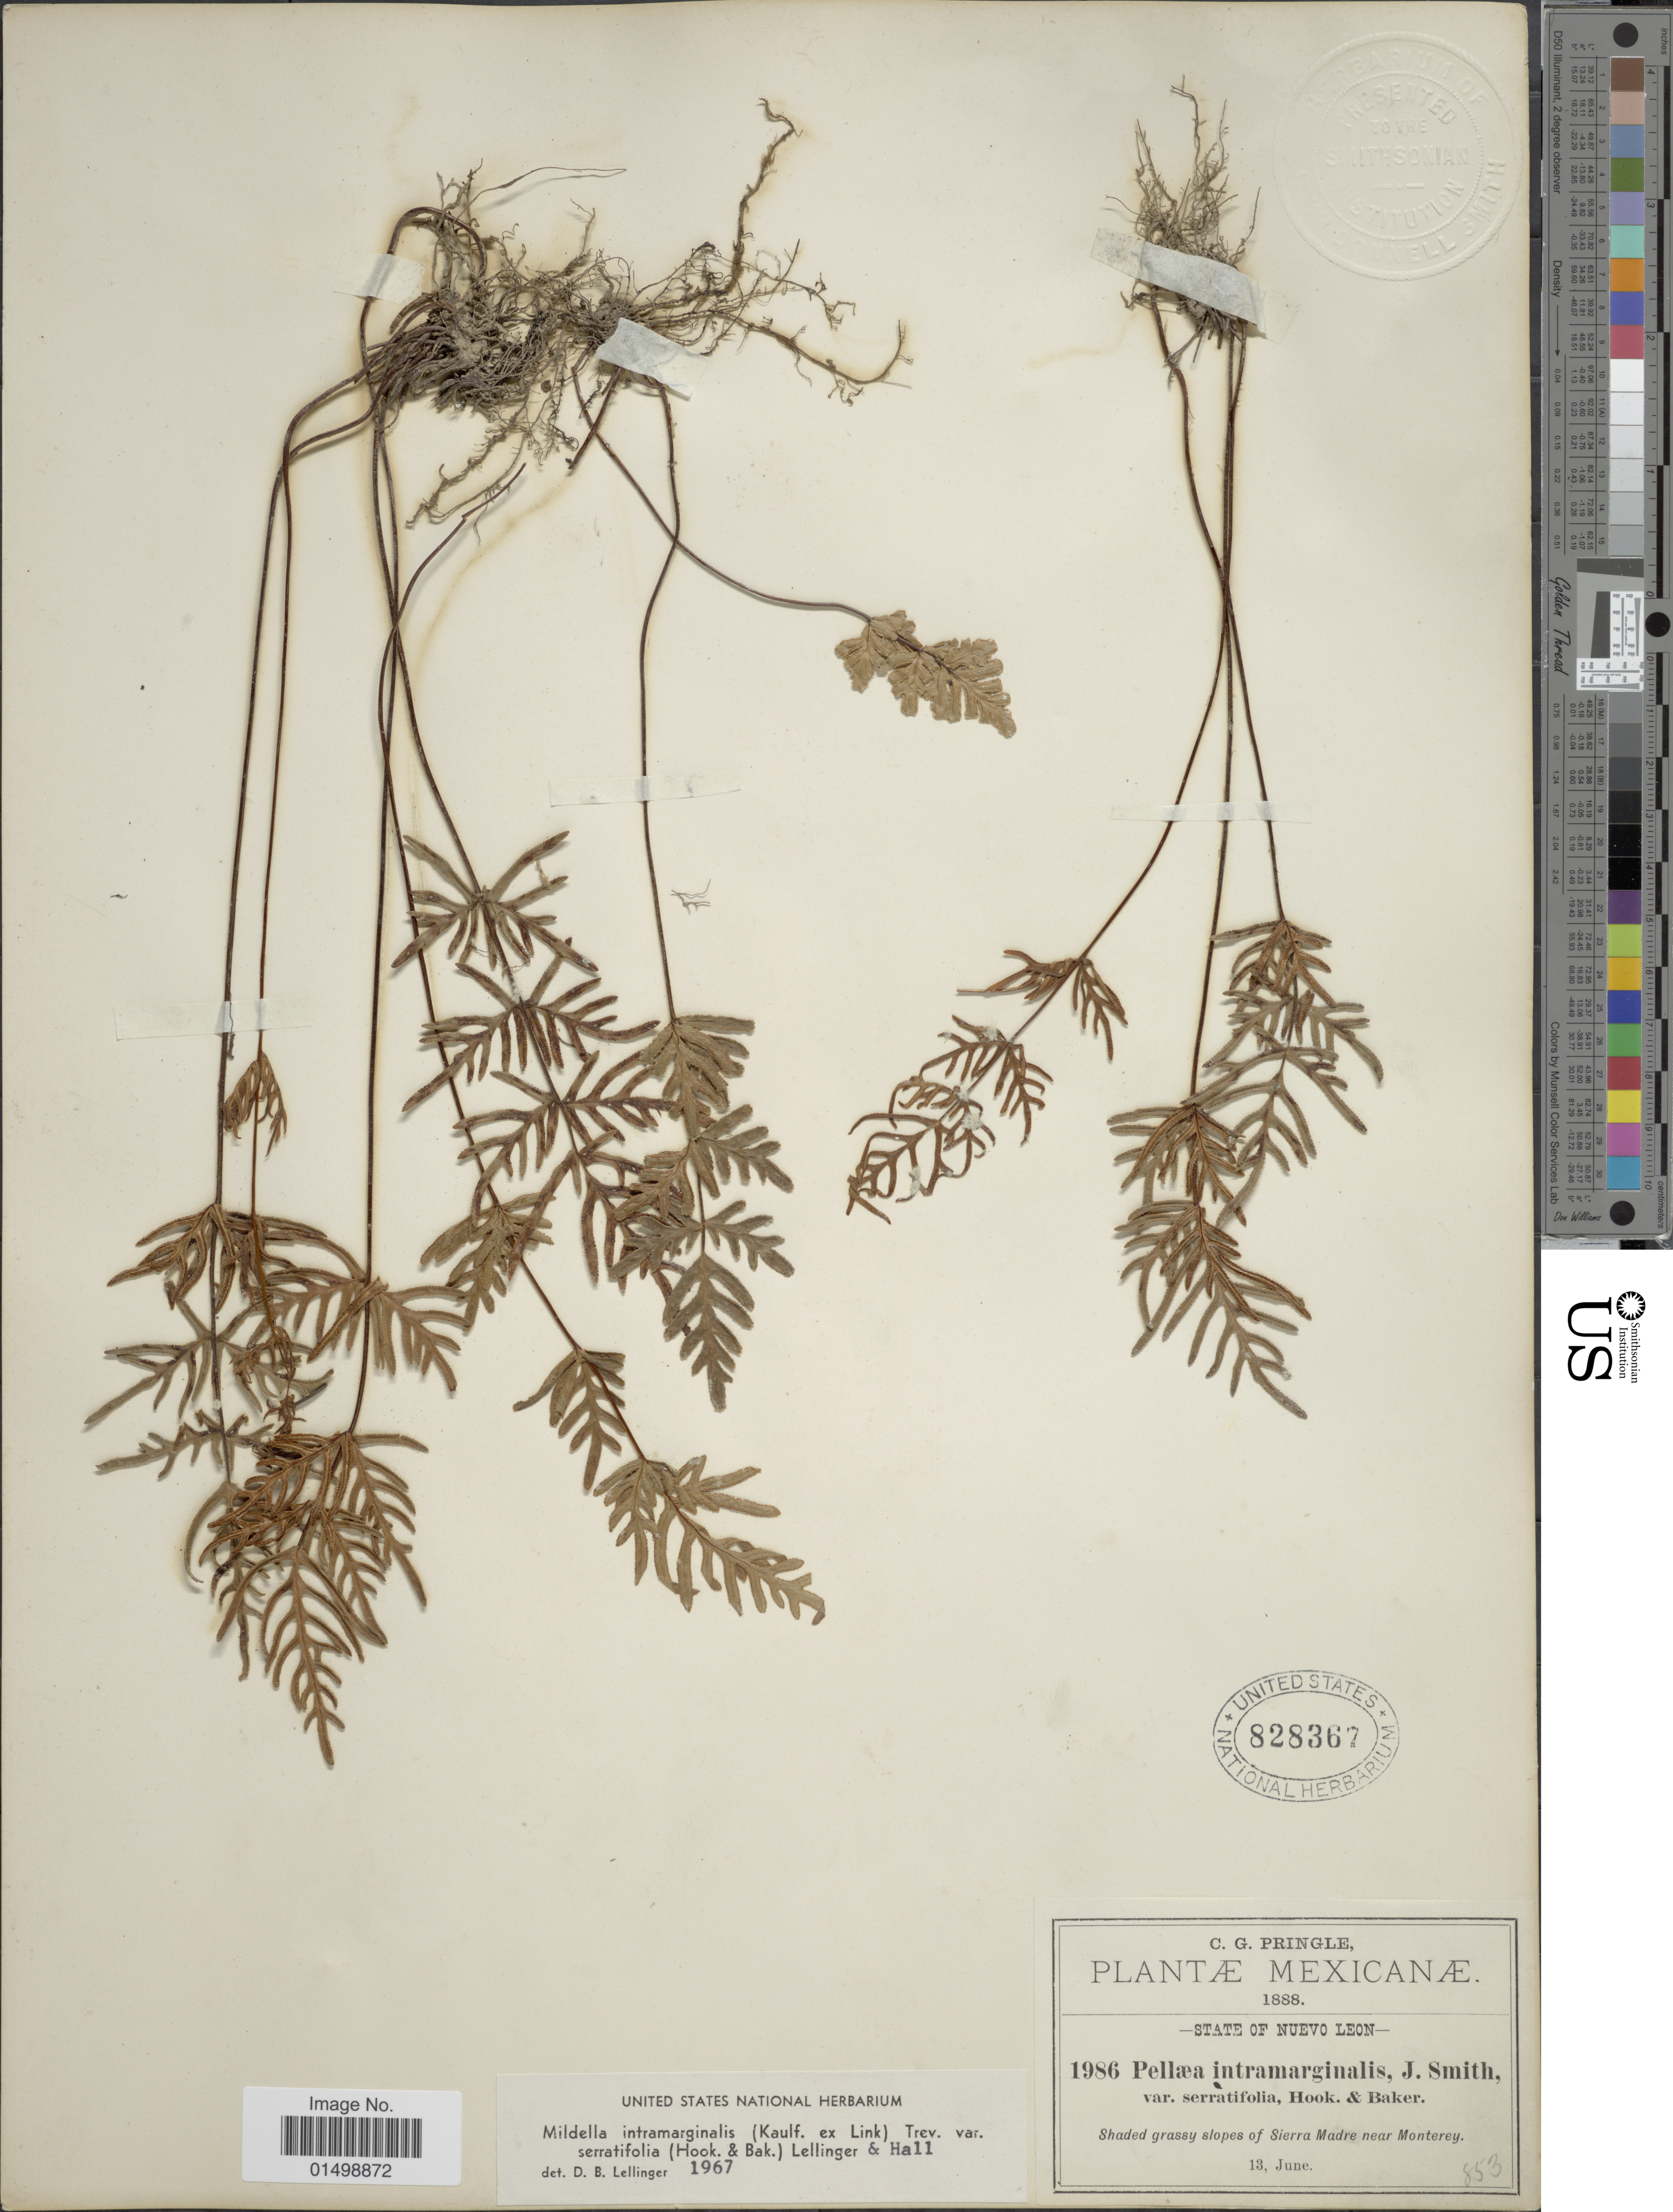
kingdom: Plantae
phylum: Tracheophyta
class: Polypodiopsida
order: Polypodiales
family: Pteridaceae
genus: Cheilanthes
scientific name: Cheilanthes intramarginalis var. serratifolia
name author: (Kaulf.) Hook.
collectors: C. G. Pringle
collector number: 1986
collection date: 1888-06-13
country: Mexico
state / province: Nuevo León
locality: Shaded grassy slopes of Sierra Madre near Monterey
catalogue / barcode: US 828367